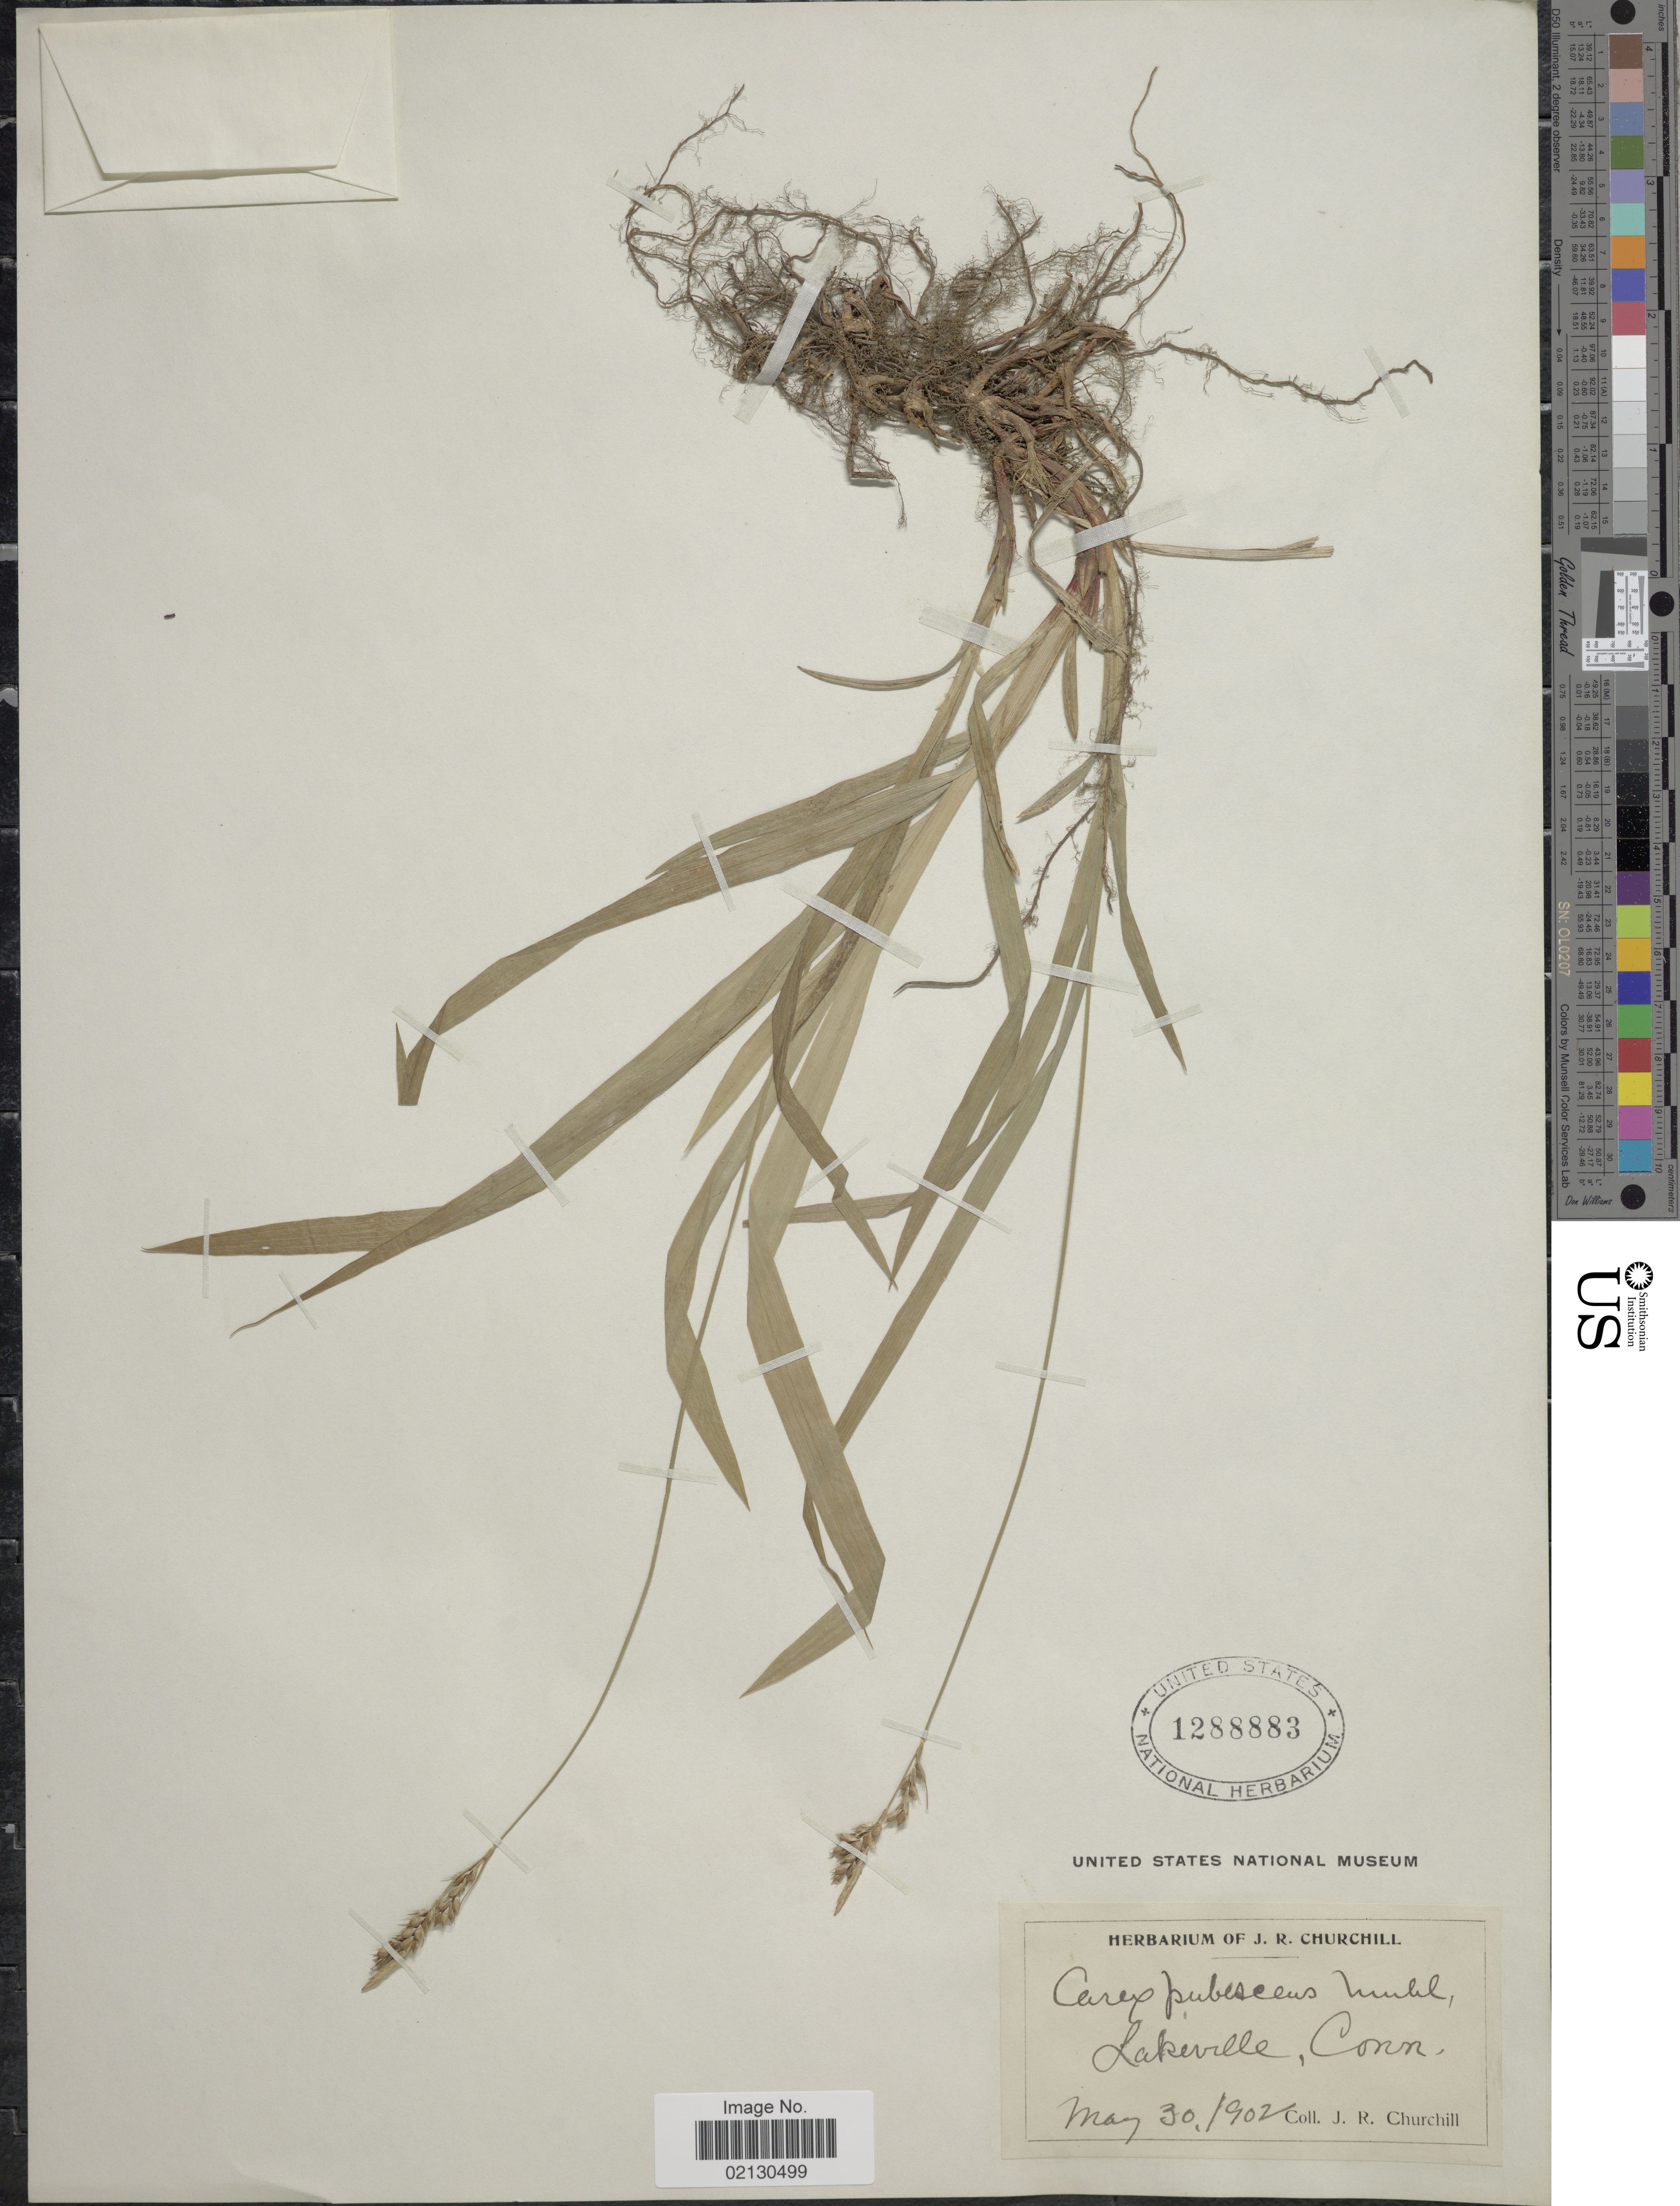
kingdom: Plantae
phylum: Tracheophyta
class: Liliopsida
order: Poales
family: Cyperaceae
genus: Carex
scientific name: Carex hirtifolia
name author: Mack.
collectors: J. Churchill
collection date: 1902-05-30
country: United States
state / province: Connecticut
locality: Lakeville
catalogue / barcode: US 1288883